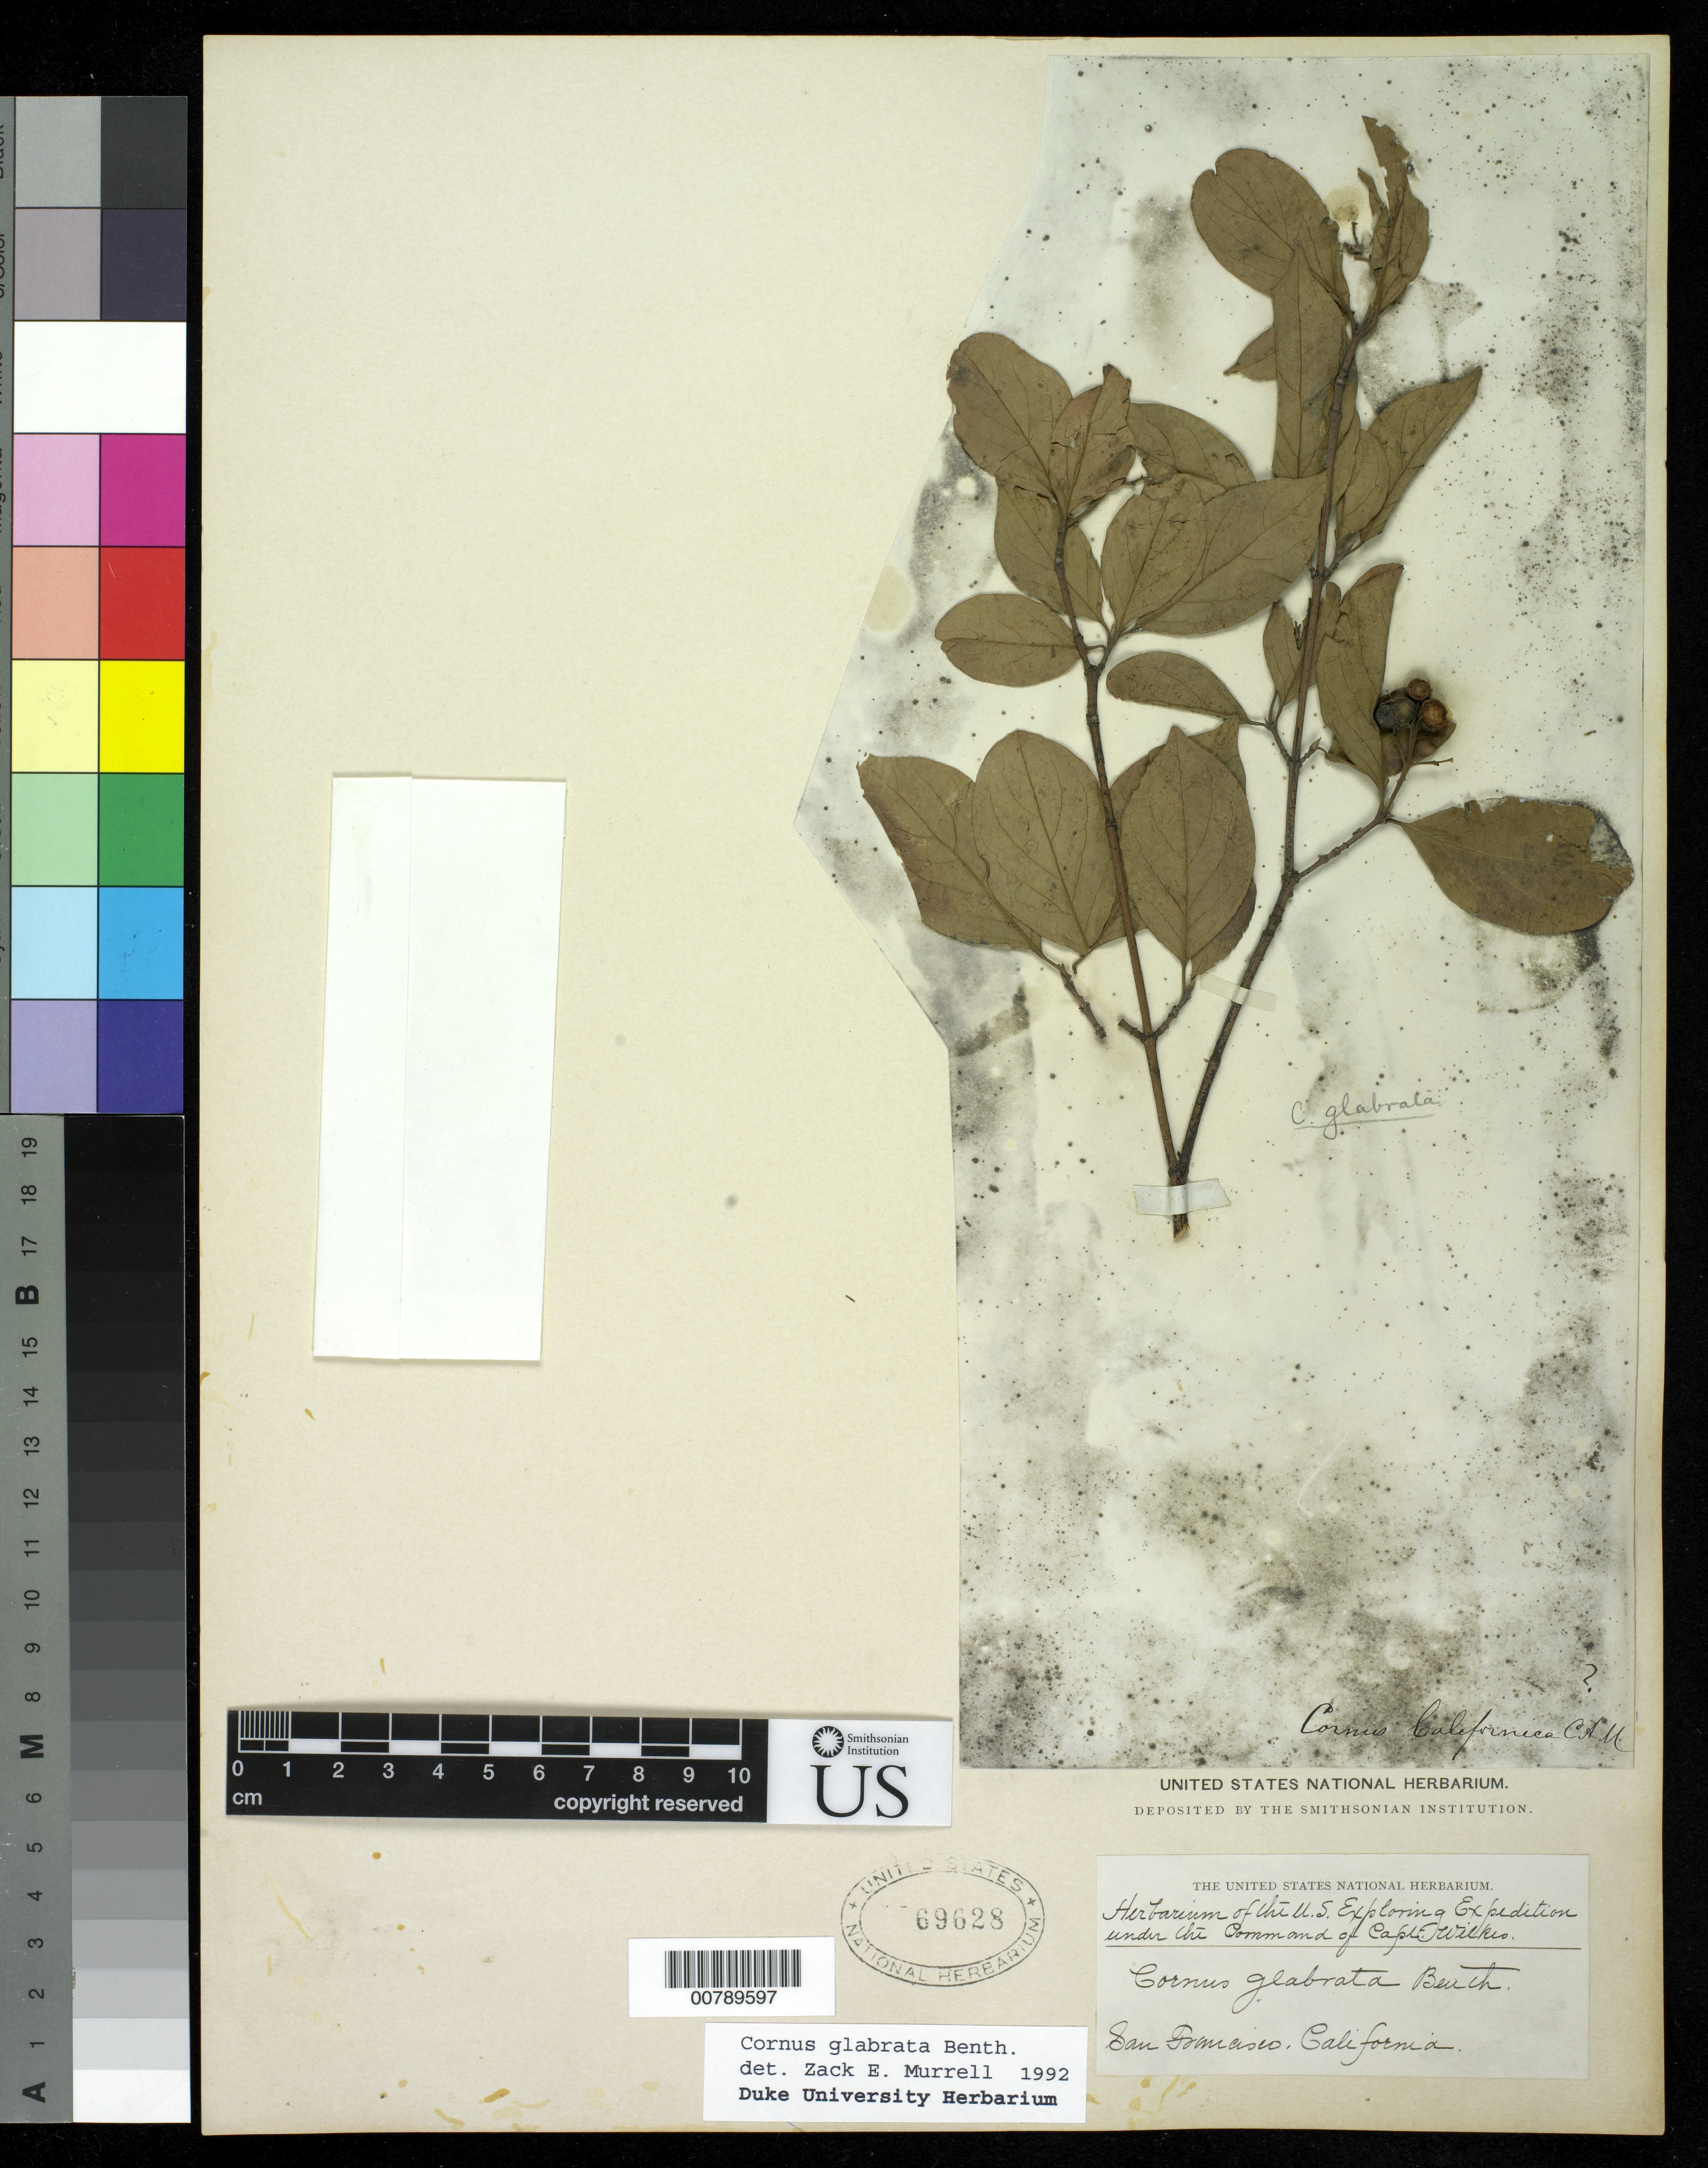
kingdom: Plantae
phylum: Tracheophyta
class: Magnoliopsida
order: Cornales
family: Cornaceae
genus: Cornus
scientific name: Cornus glabrata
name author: Benth.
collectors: Wilkes Explor. Exped.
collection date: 1838/1842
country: United States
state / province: California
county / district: San Francisco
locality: San Francisco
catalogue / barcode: US 69628